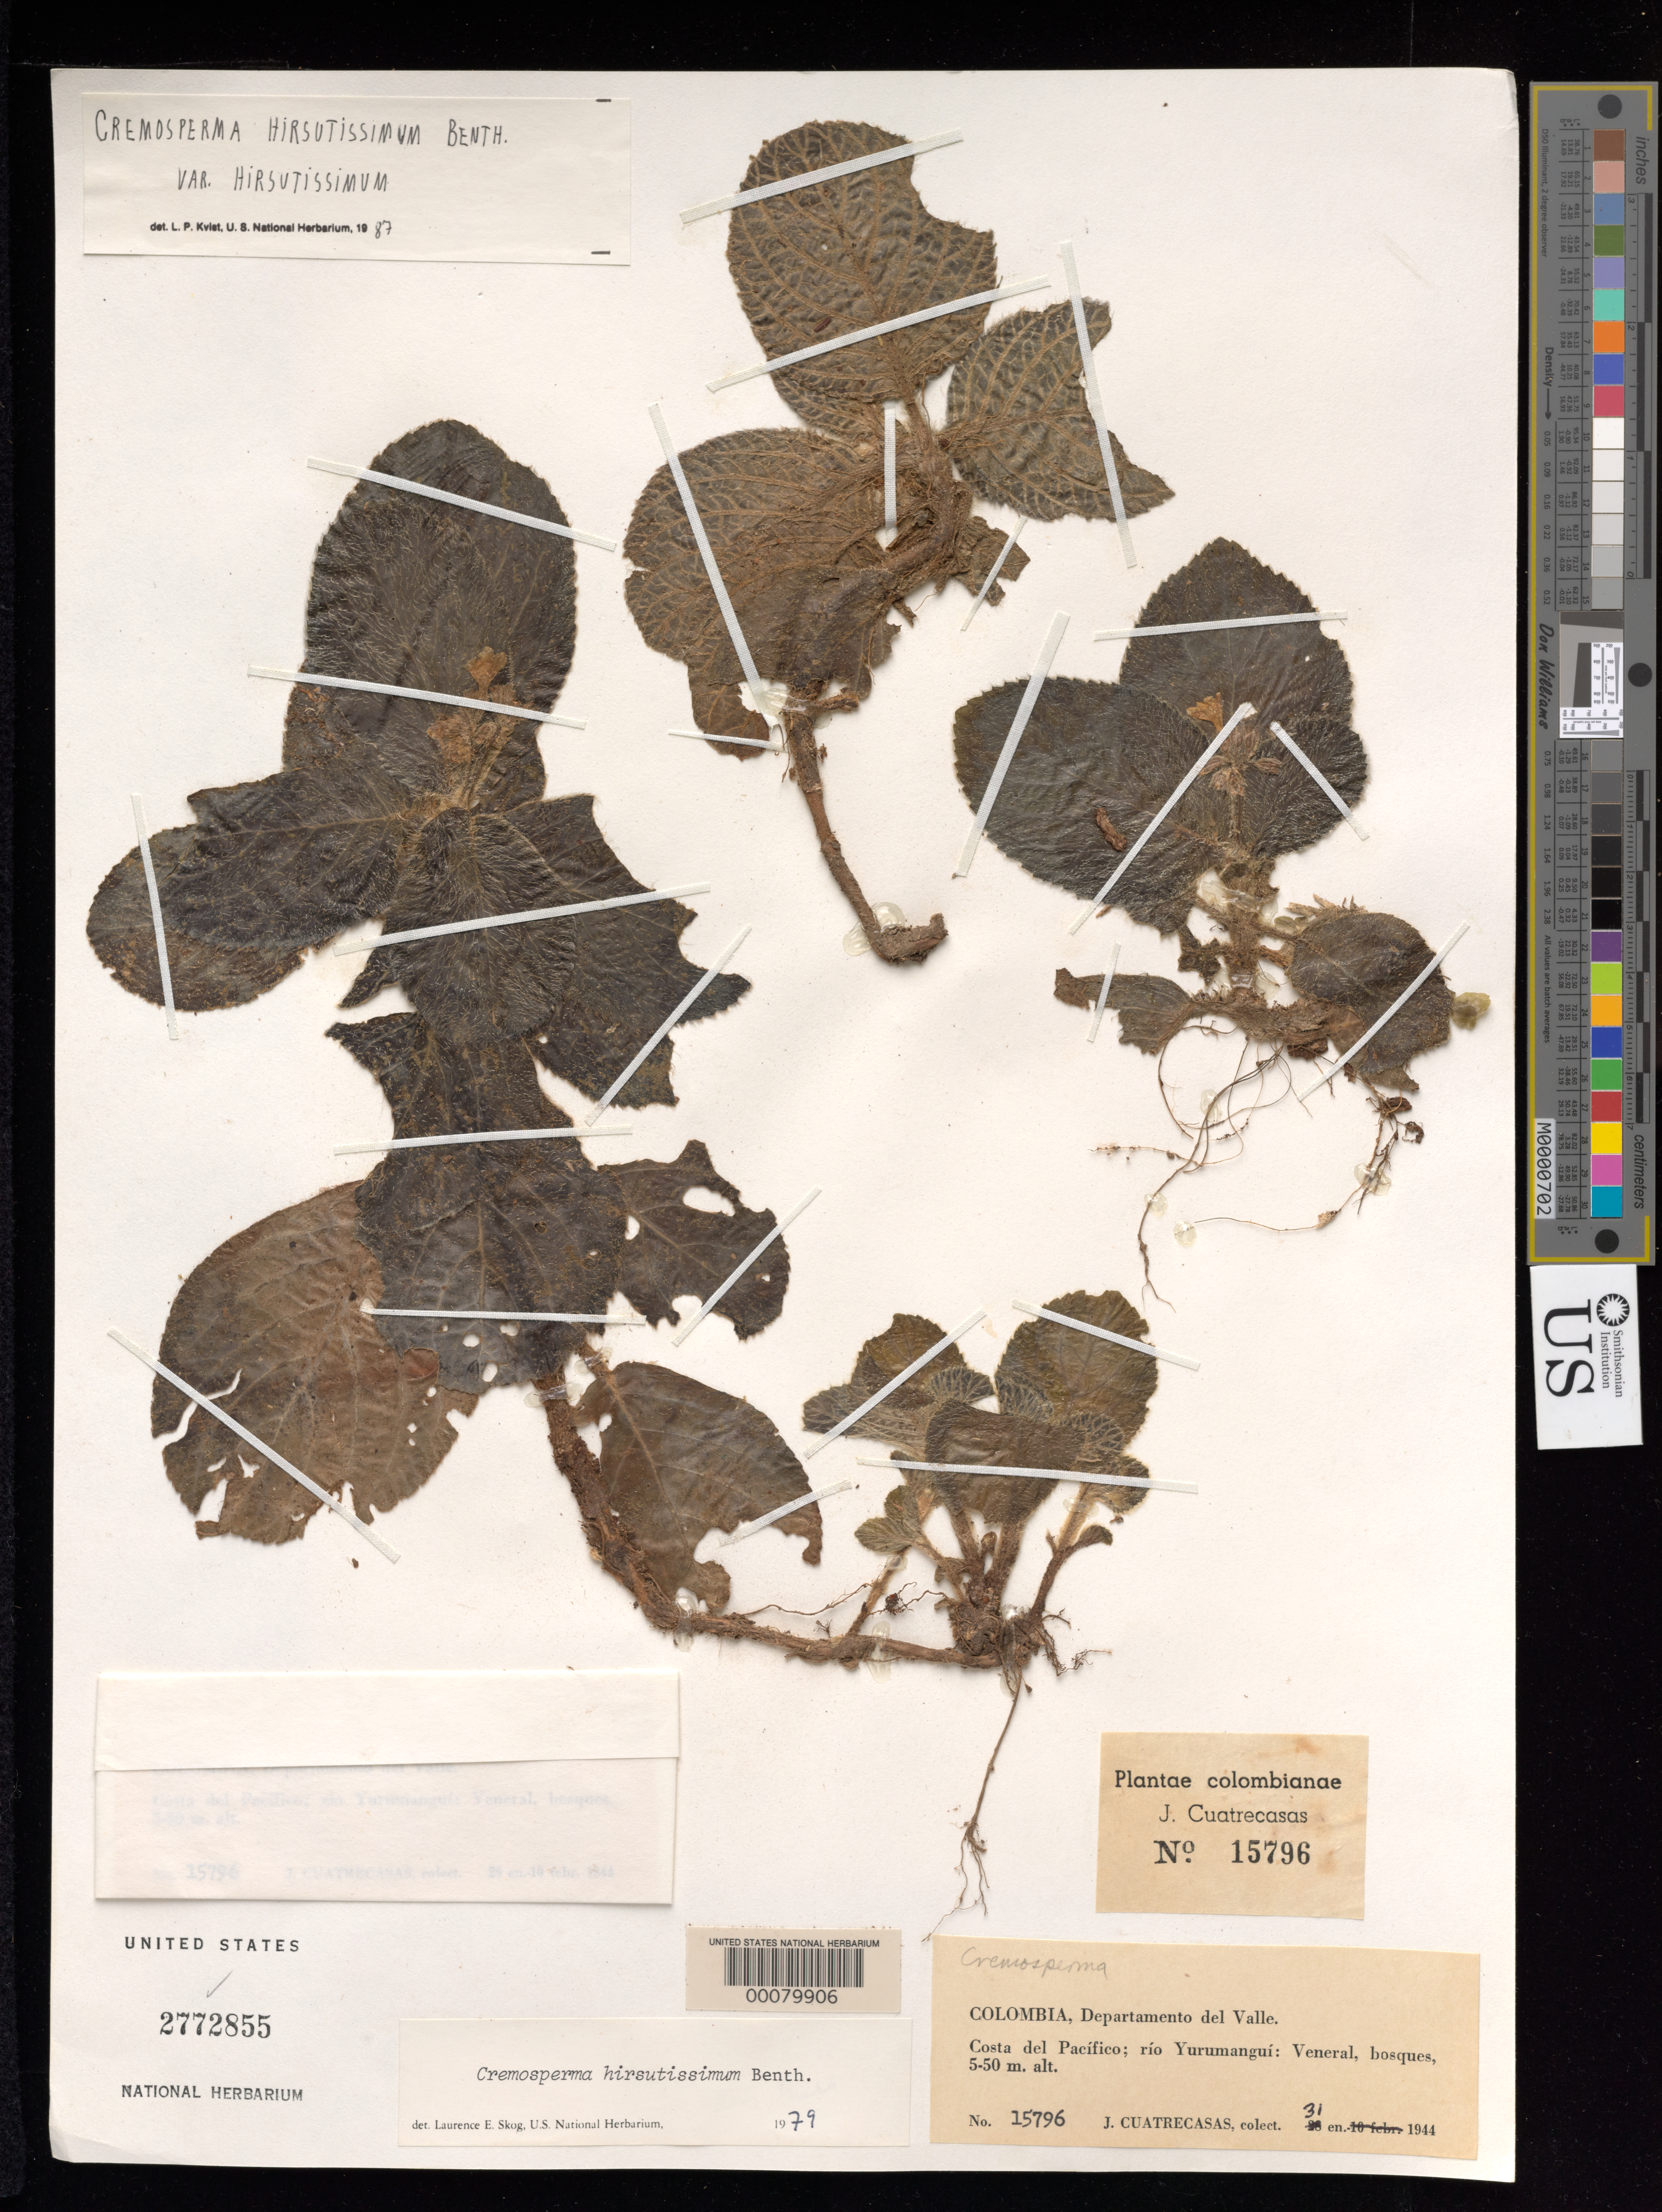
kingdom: Plantae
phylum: Tracheophyta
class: Magnoliopsida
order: Lamiales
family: Gesneriaceae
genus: Cremosperma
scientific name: Cremosperma hirsutissimum var. hirsutissimum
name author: Benth.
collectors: J. Cuatrecasas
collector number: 15796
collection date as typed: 31 Jan 1944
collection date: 1944-01-31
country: Colombia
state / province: Valle del Cauca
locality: Pacific coast, Rio Yurumangui, Veneral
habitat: Forests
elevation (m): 5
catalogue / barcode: US 2772855